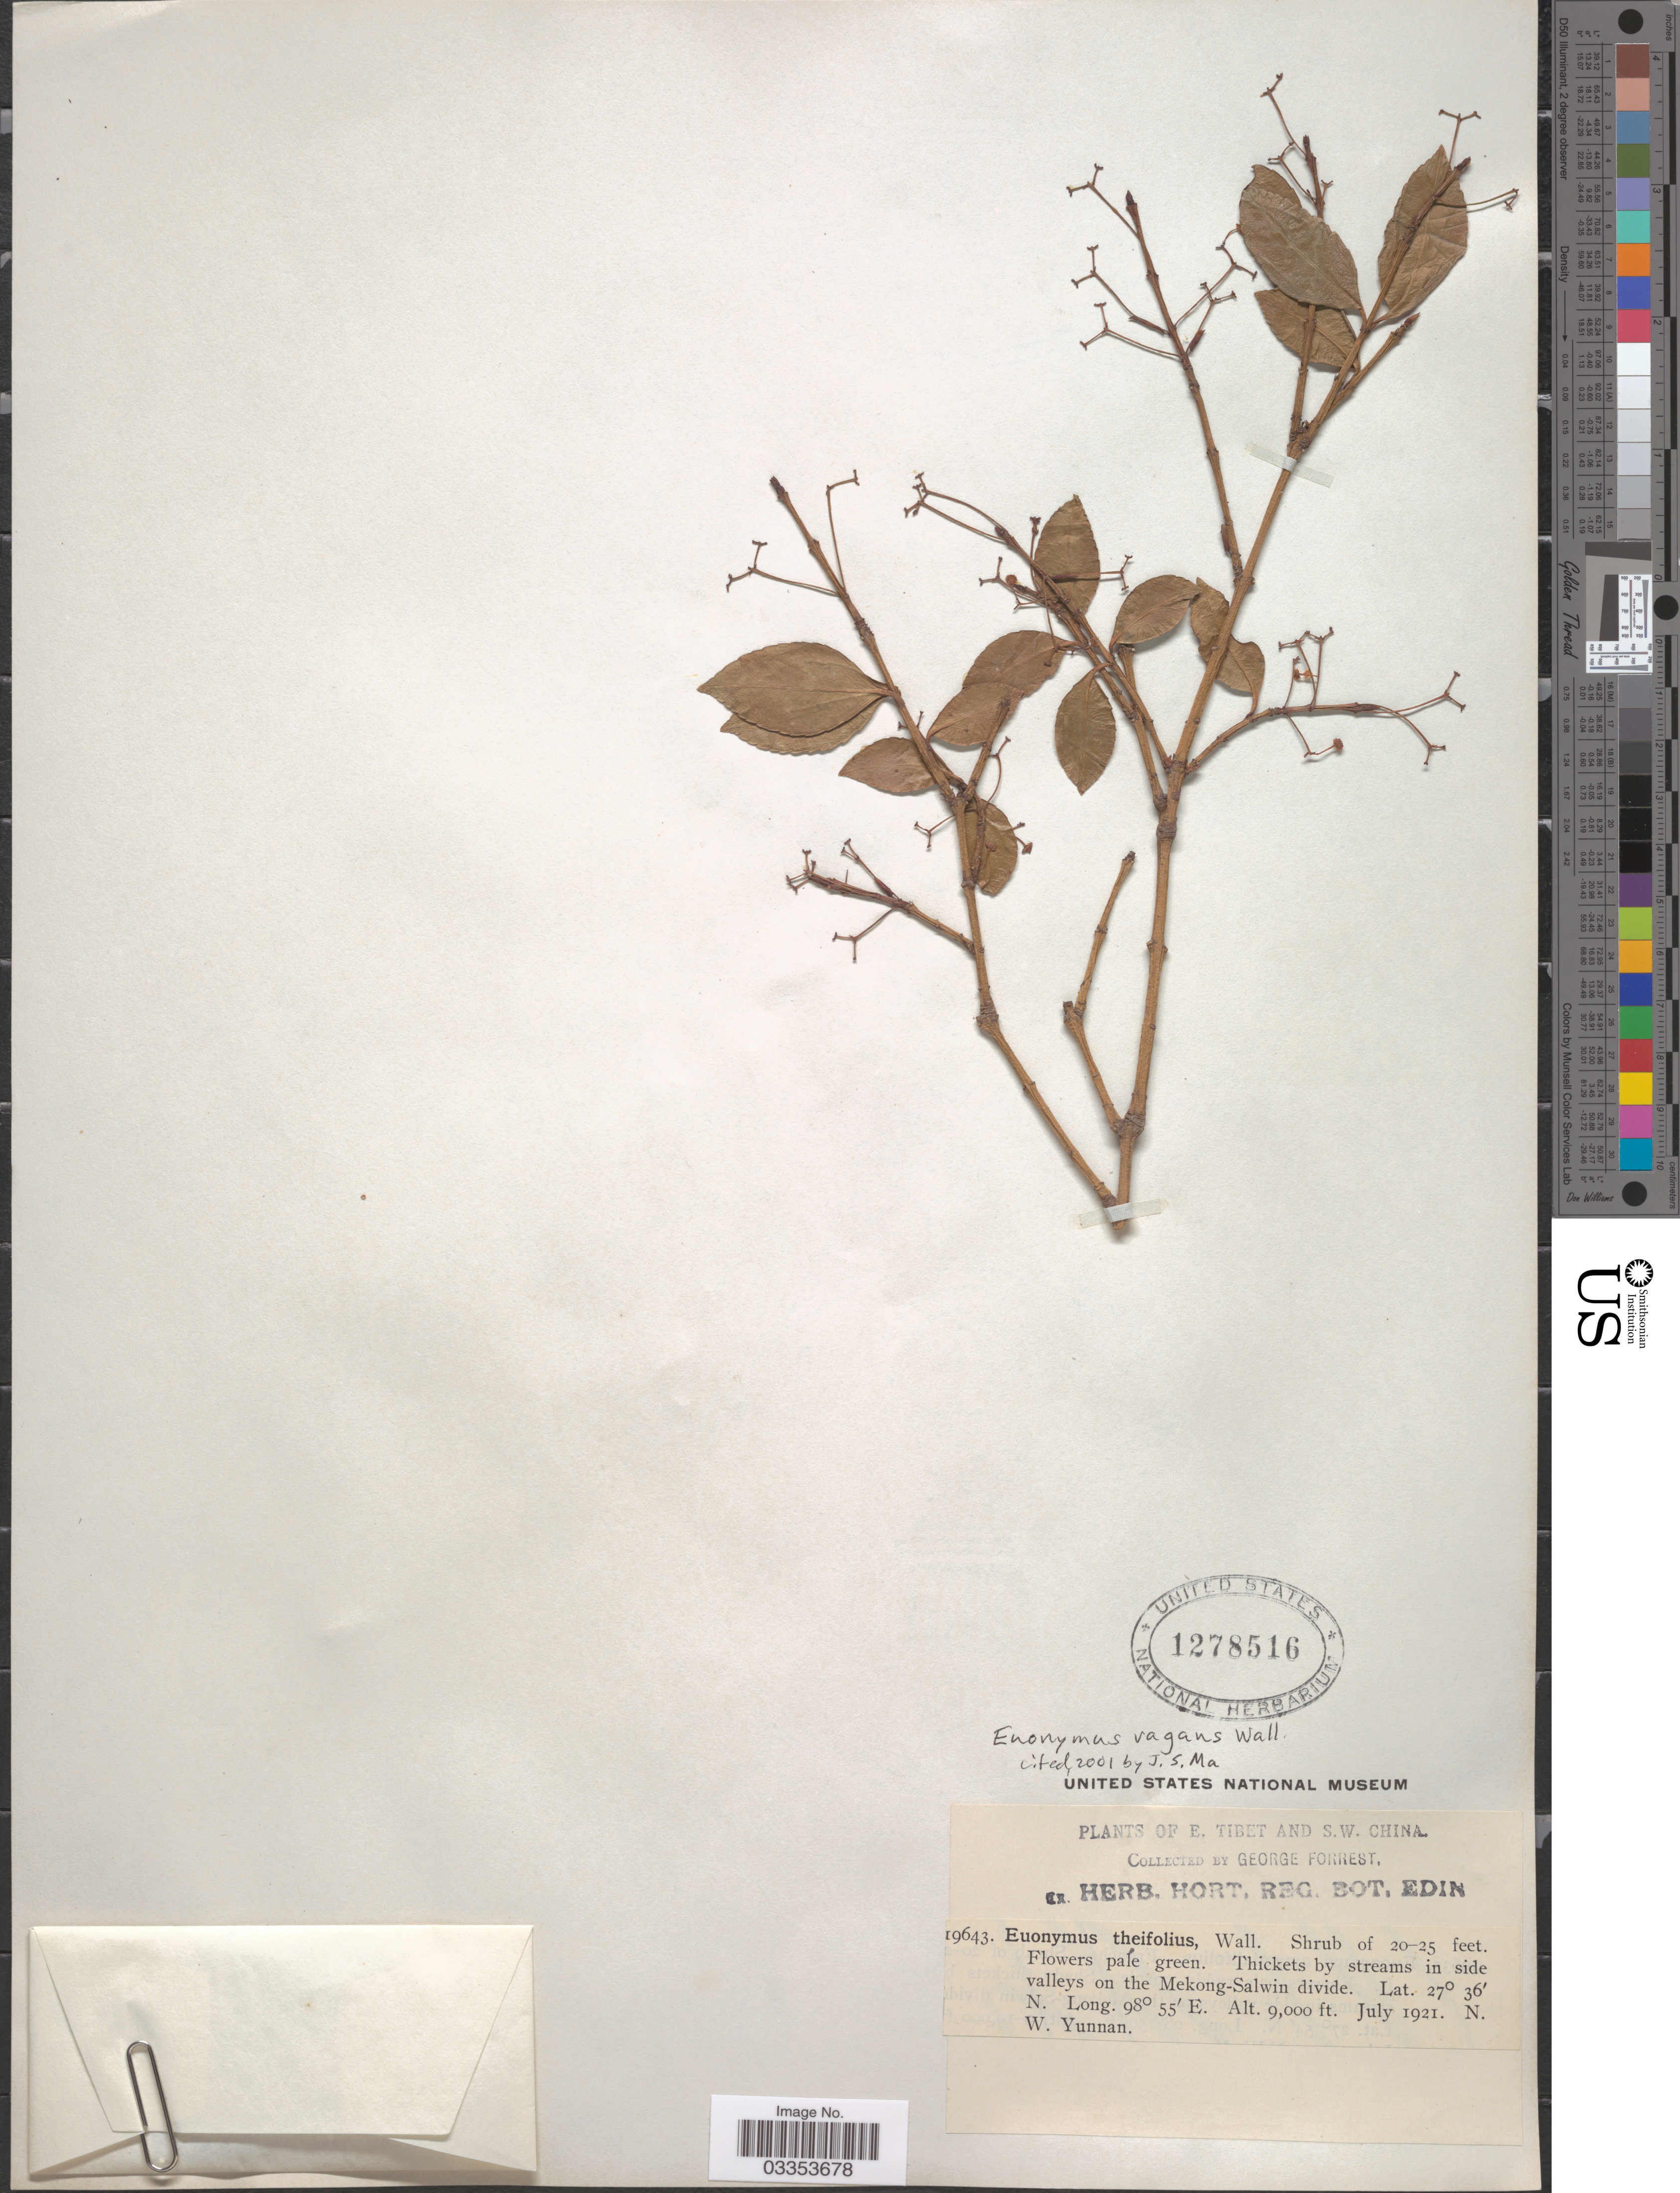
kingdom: Plantae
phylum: Tracheophyta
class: Magnoliopsida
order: Celastrales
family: Celastraceae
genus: Euonymus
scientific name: Euonymus vagans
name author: Wall.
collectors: G. Forrest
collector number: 19643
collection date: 1921-07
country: China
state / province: Yunnan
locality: Thickets by streams in side valleys on the Mekong-Salwin divide. N.W. Yunnan.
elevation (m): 2743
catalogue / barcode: US 1278516